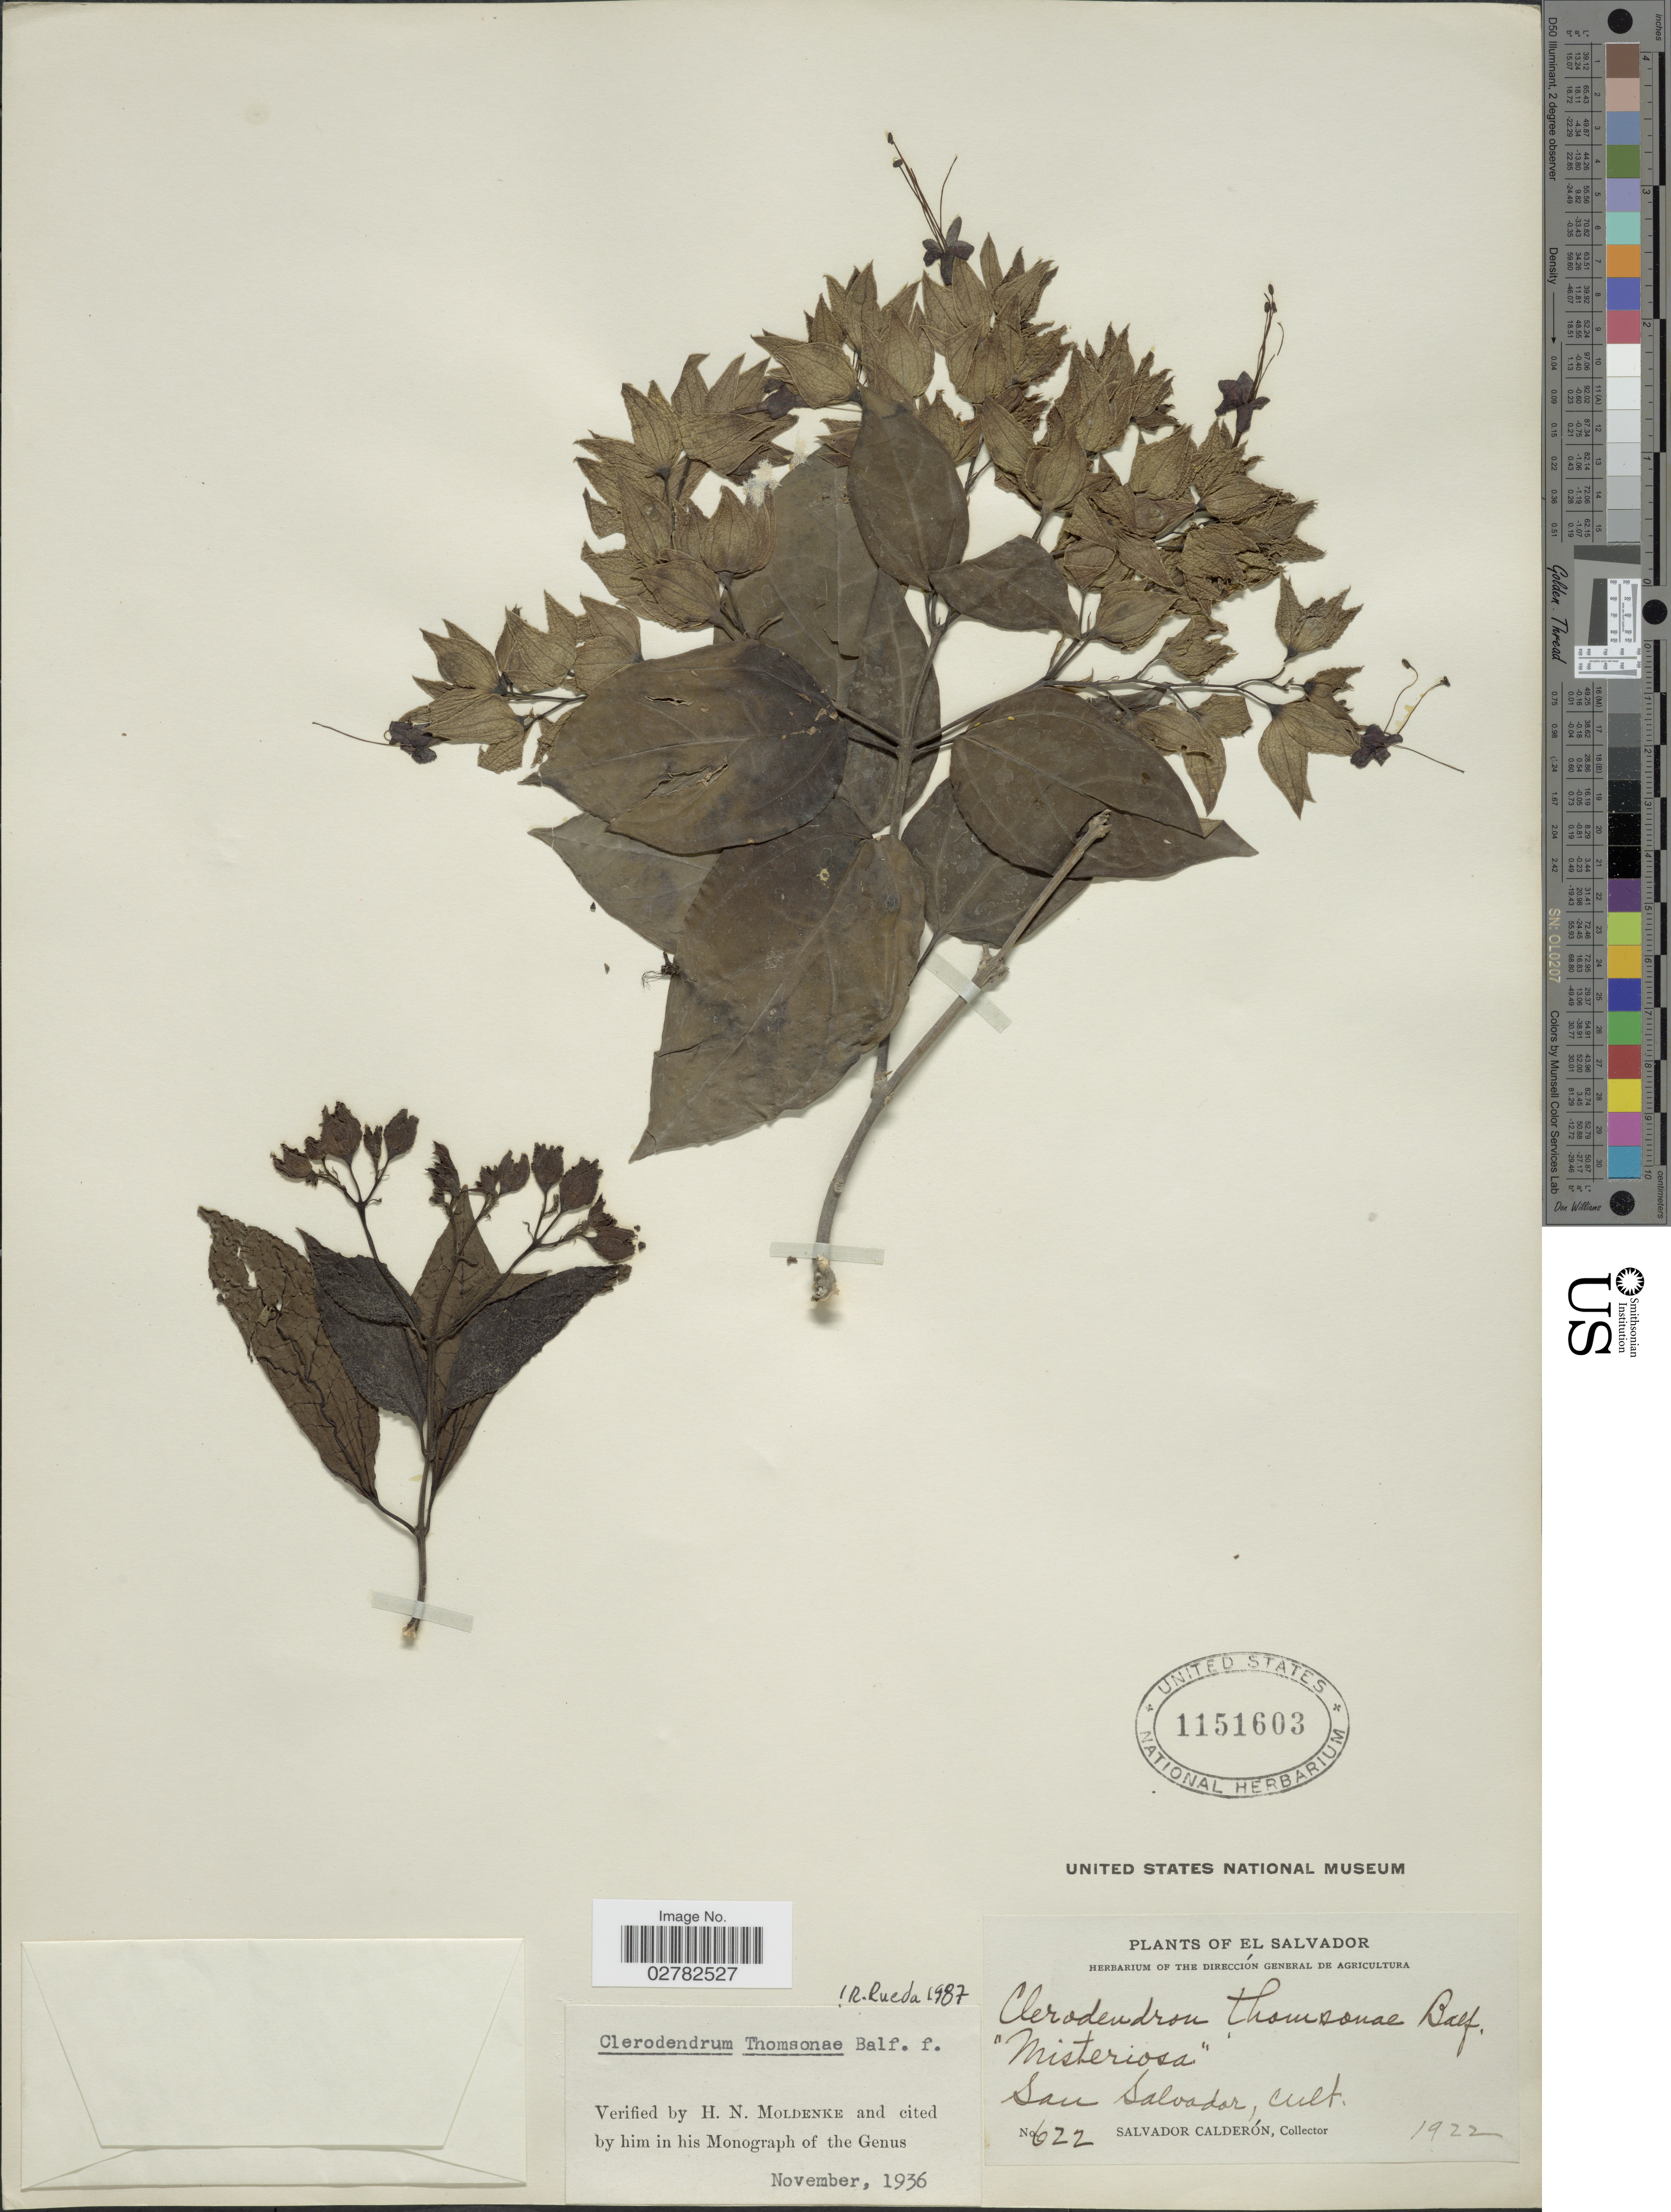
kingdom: Plantae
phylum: Tracheophyta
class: Magnoliopsida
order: Lamiales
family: Lamiaceae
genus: Clerodendrum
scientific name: Clerodendrum thomsoniae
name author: Balf.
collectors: S. Calderón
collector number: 622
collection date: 1922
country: El Salvador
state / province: San Salvador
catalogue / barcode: US 1151603